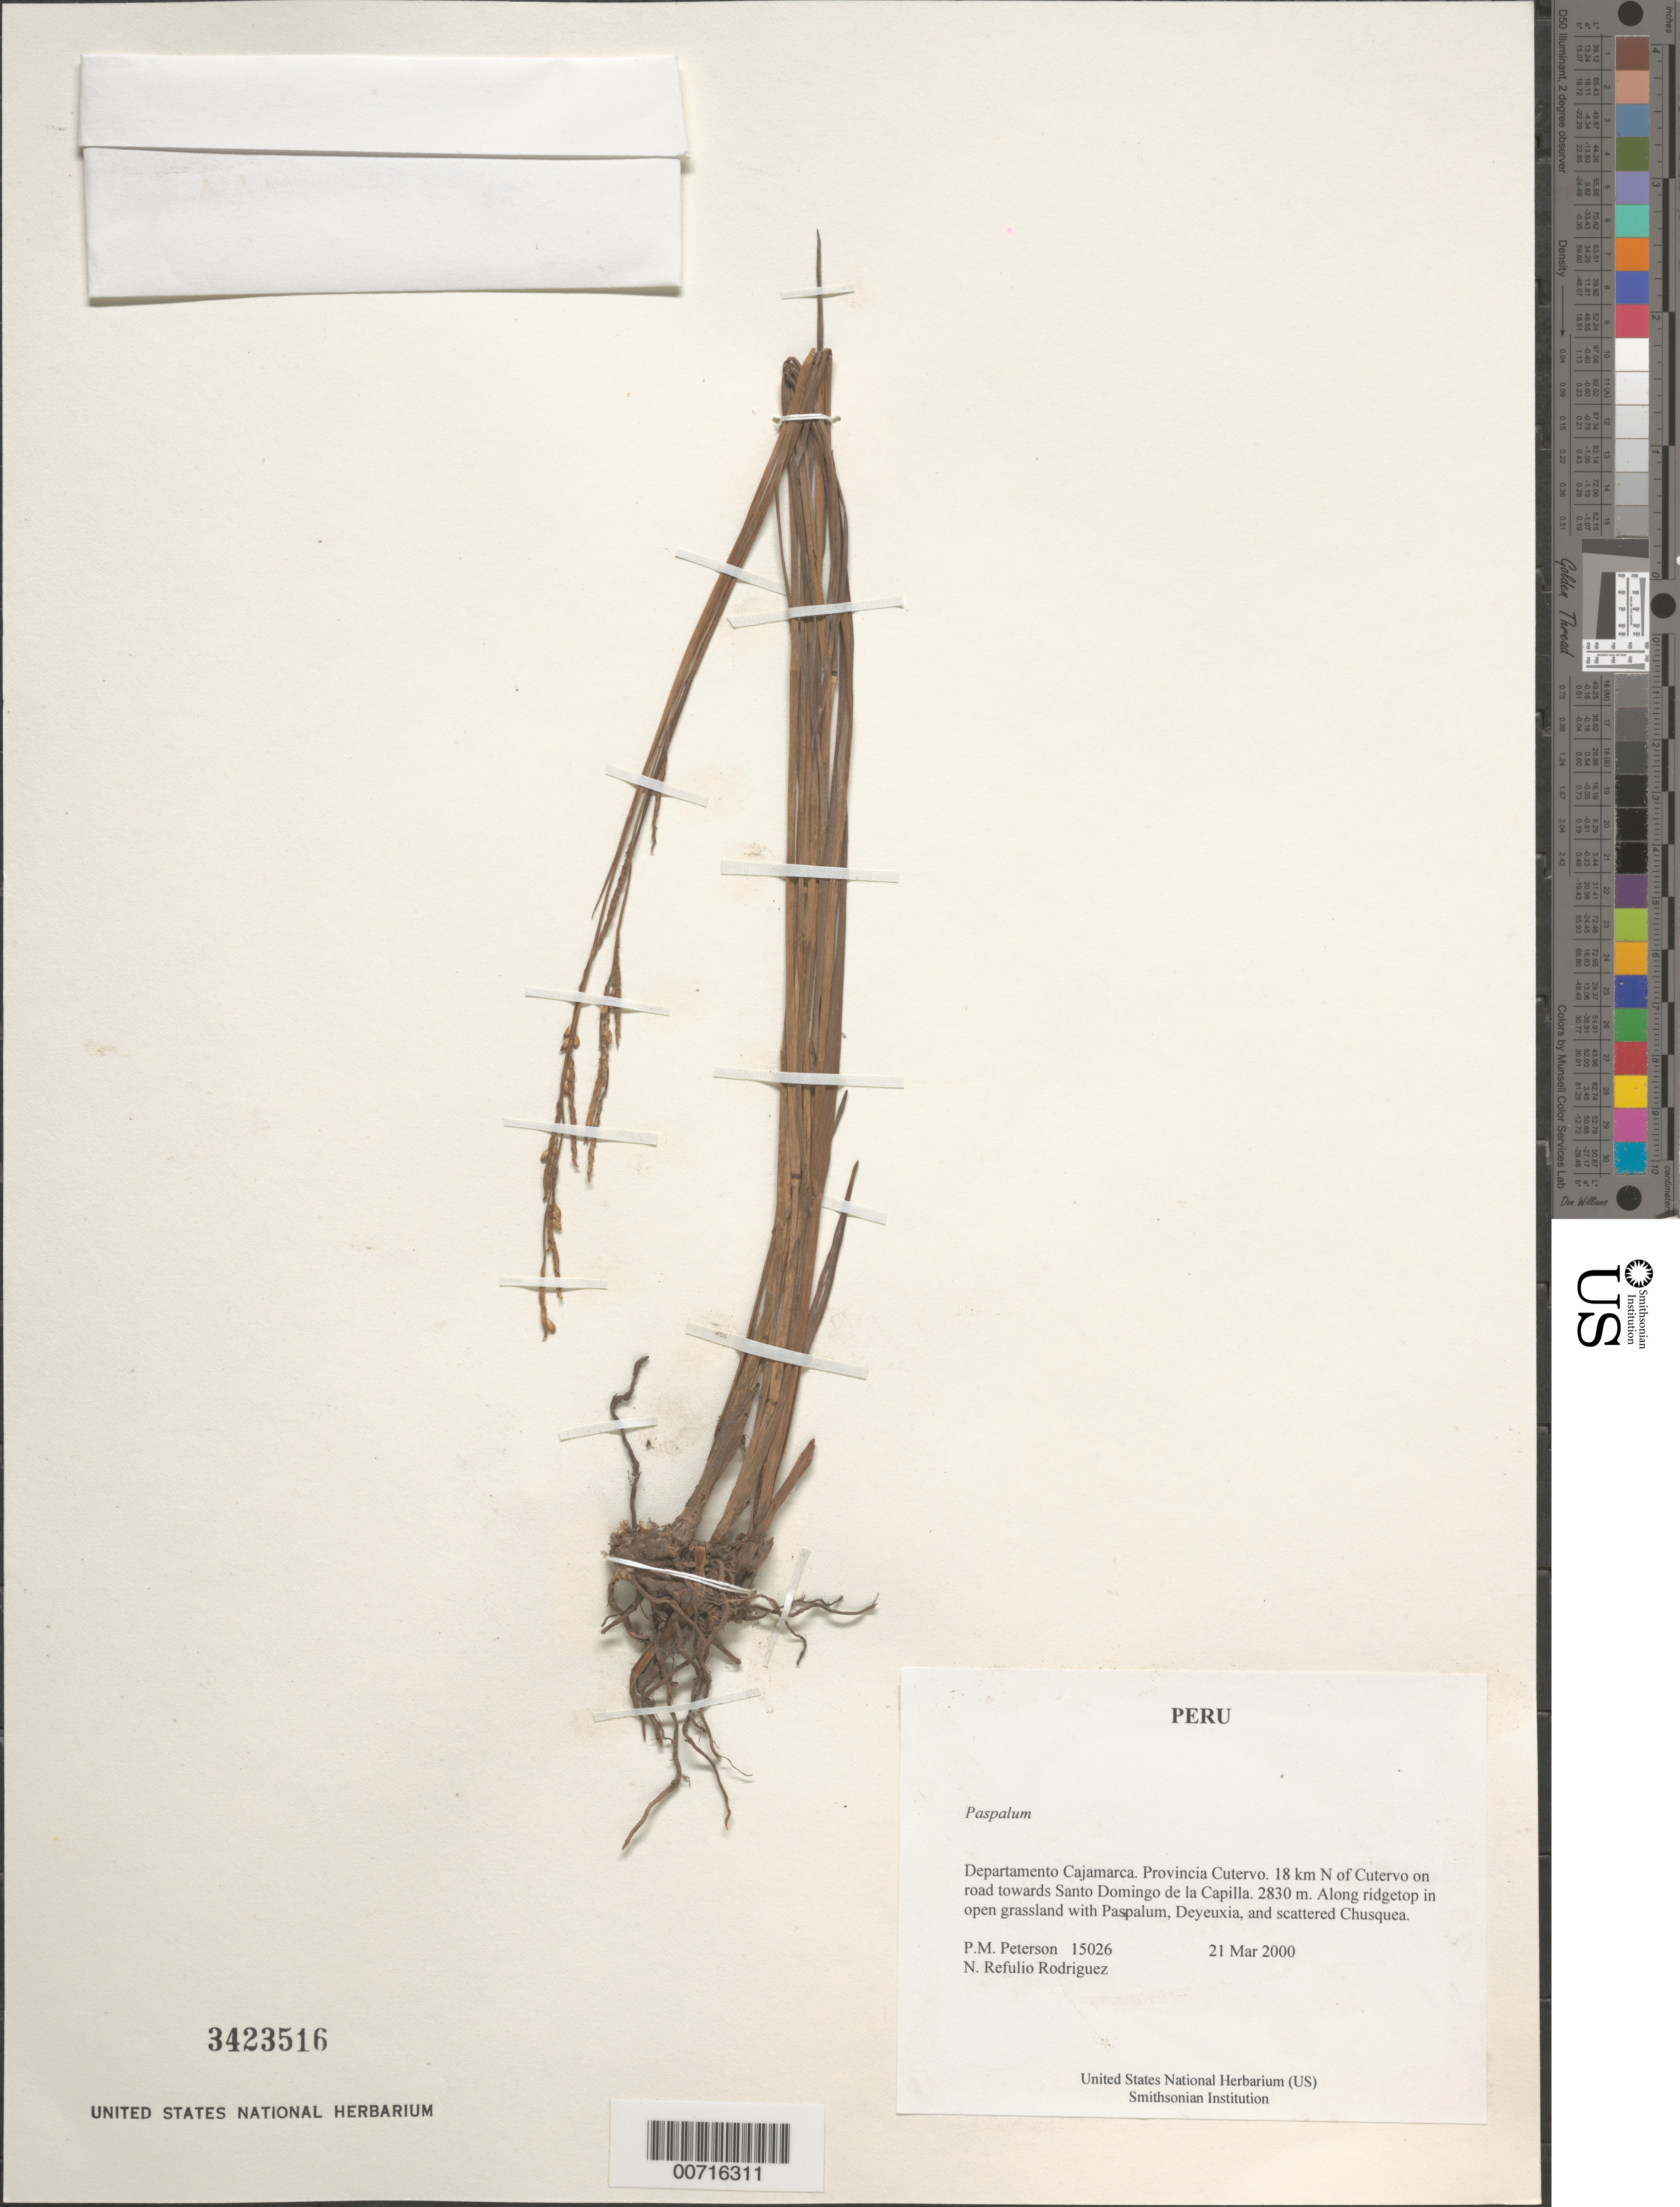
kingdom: Plantae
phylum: Tracheophyta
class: Liliopsida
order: Poales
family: Poaceae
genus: Paspalum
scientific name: Paspalum sp.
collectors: P. M. Peterson & N. Refulio-Rodríguez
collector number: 15026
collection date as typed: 21 Mar 2000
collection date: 2000-03-21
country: Peru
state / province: Cajamarca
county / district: Cutervo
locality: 18 km N of Cutervo on road towards Santo Domingo de la Capilla.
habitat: Along ridgetop in open grassland with Paspalum, Deyeuxia, and scattered Chusquea.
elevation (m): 2830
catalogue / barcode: US 3423516